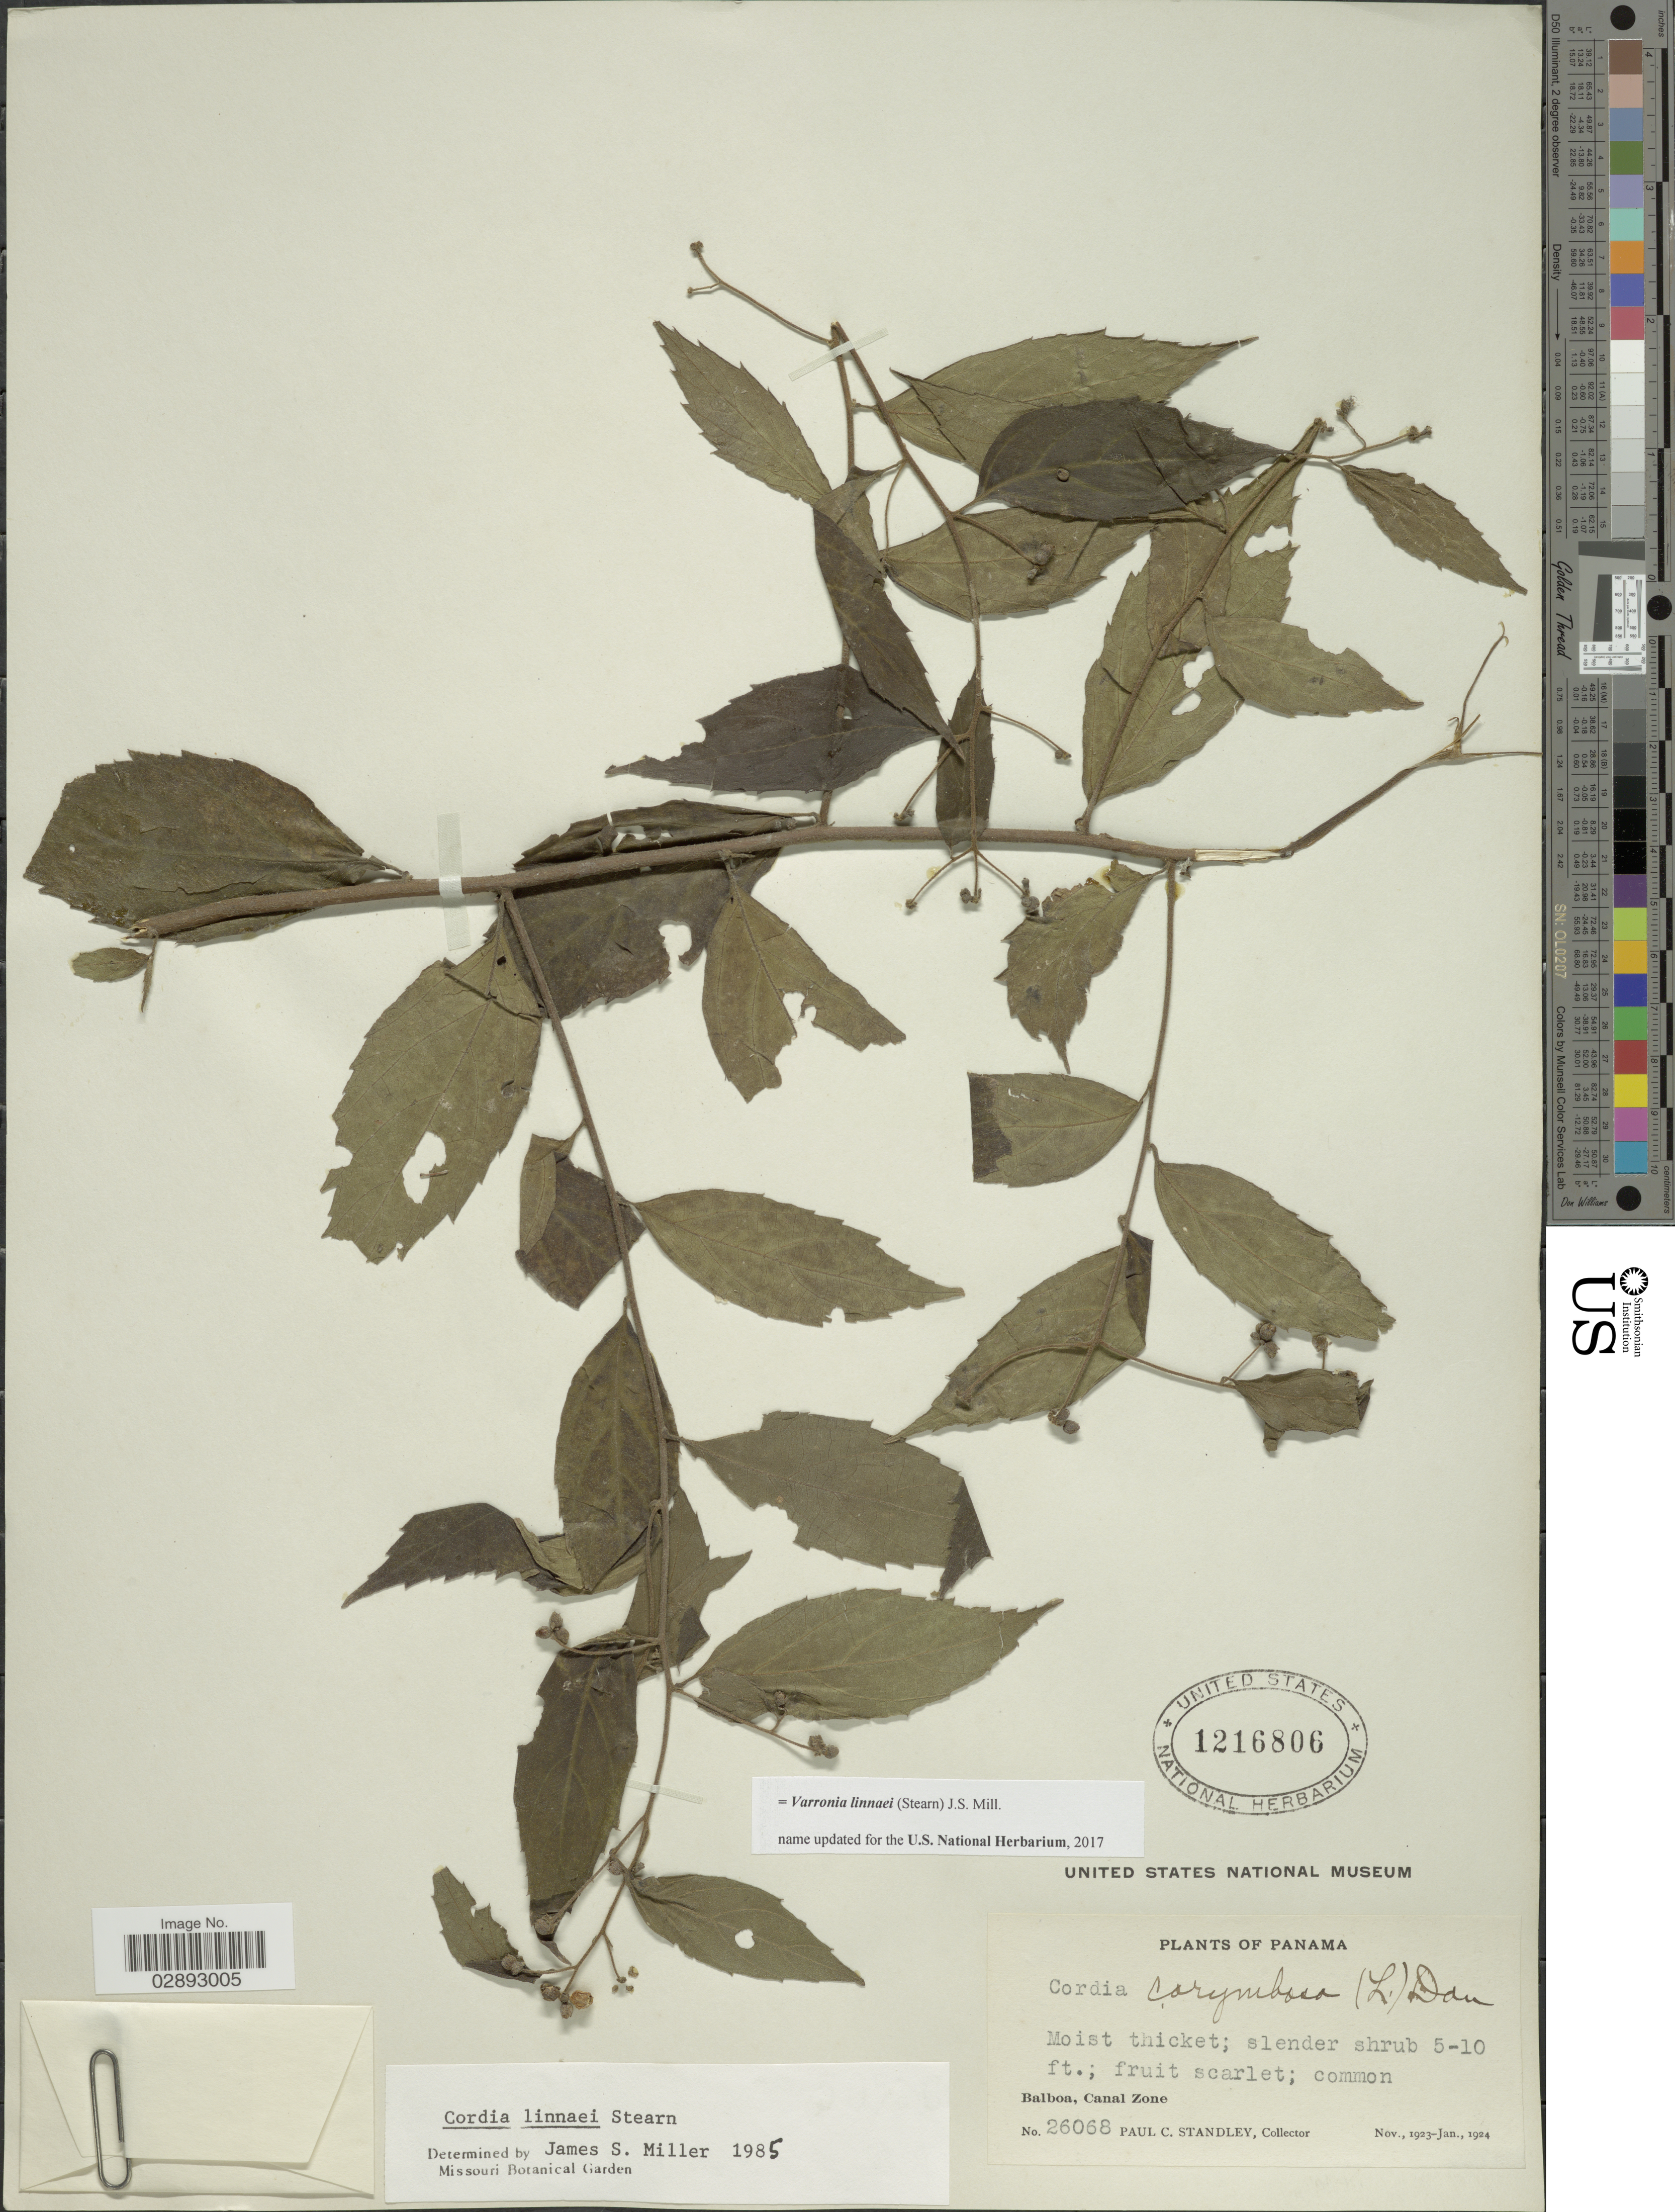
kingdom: Plantae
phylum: Tracheophyta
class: Magnoliopsida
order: Boraginales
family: Cordiaceae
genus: Varronia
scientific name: Varronia linnaei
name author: (Stearn) J.S. Mill.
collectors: P. C. Standley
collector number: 26068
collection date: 1923-11/1924-01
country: Panama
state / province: Colón / Panamá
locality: Balboa, Canal Zone.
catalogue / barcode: US 1216806